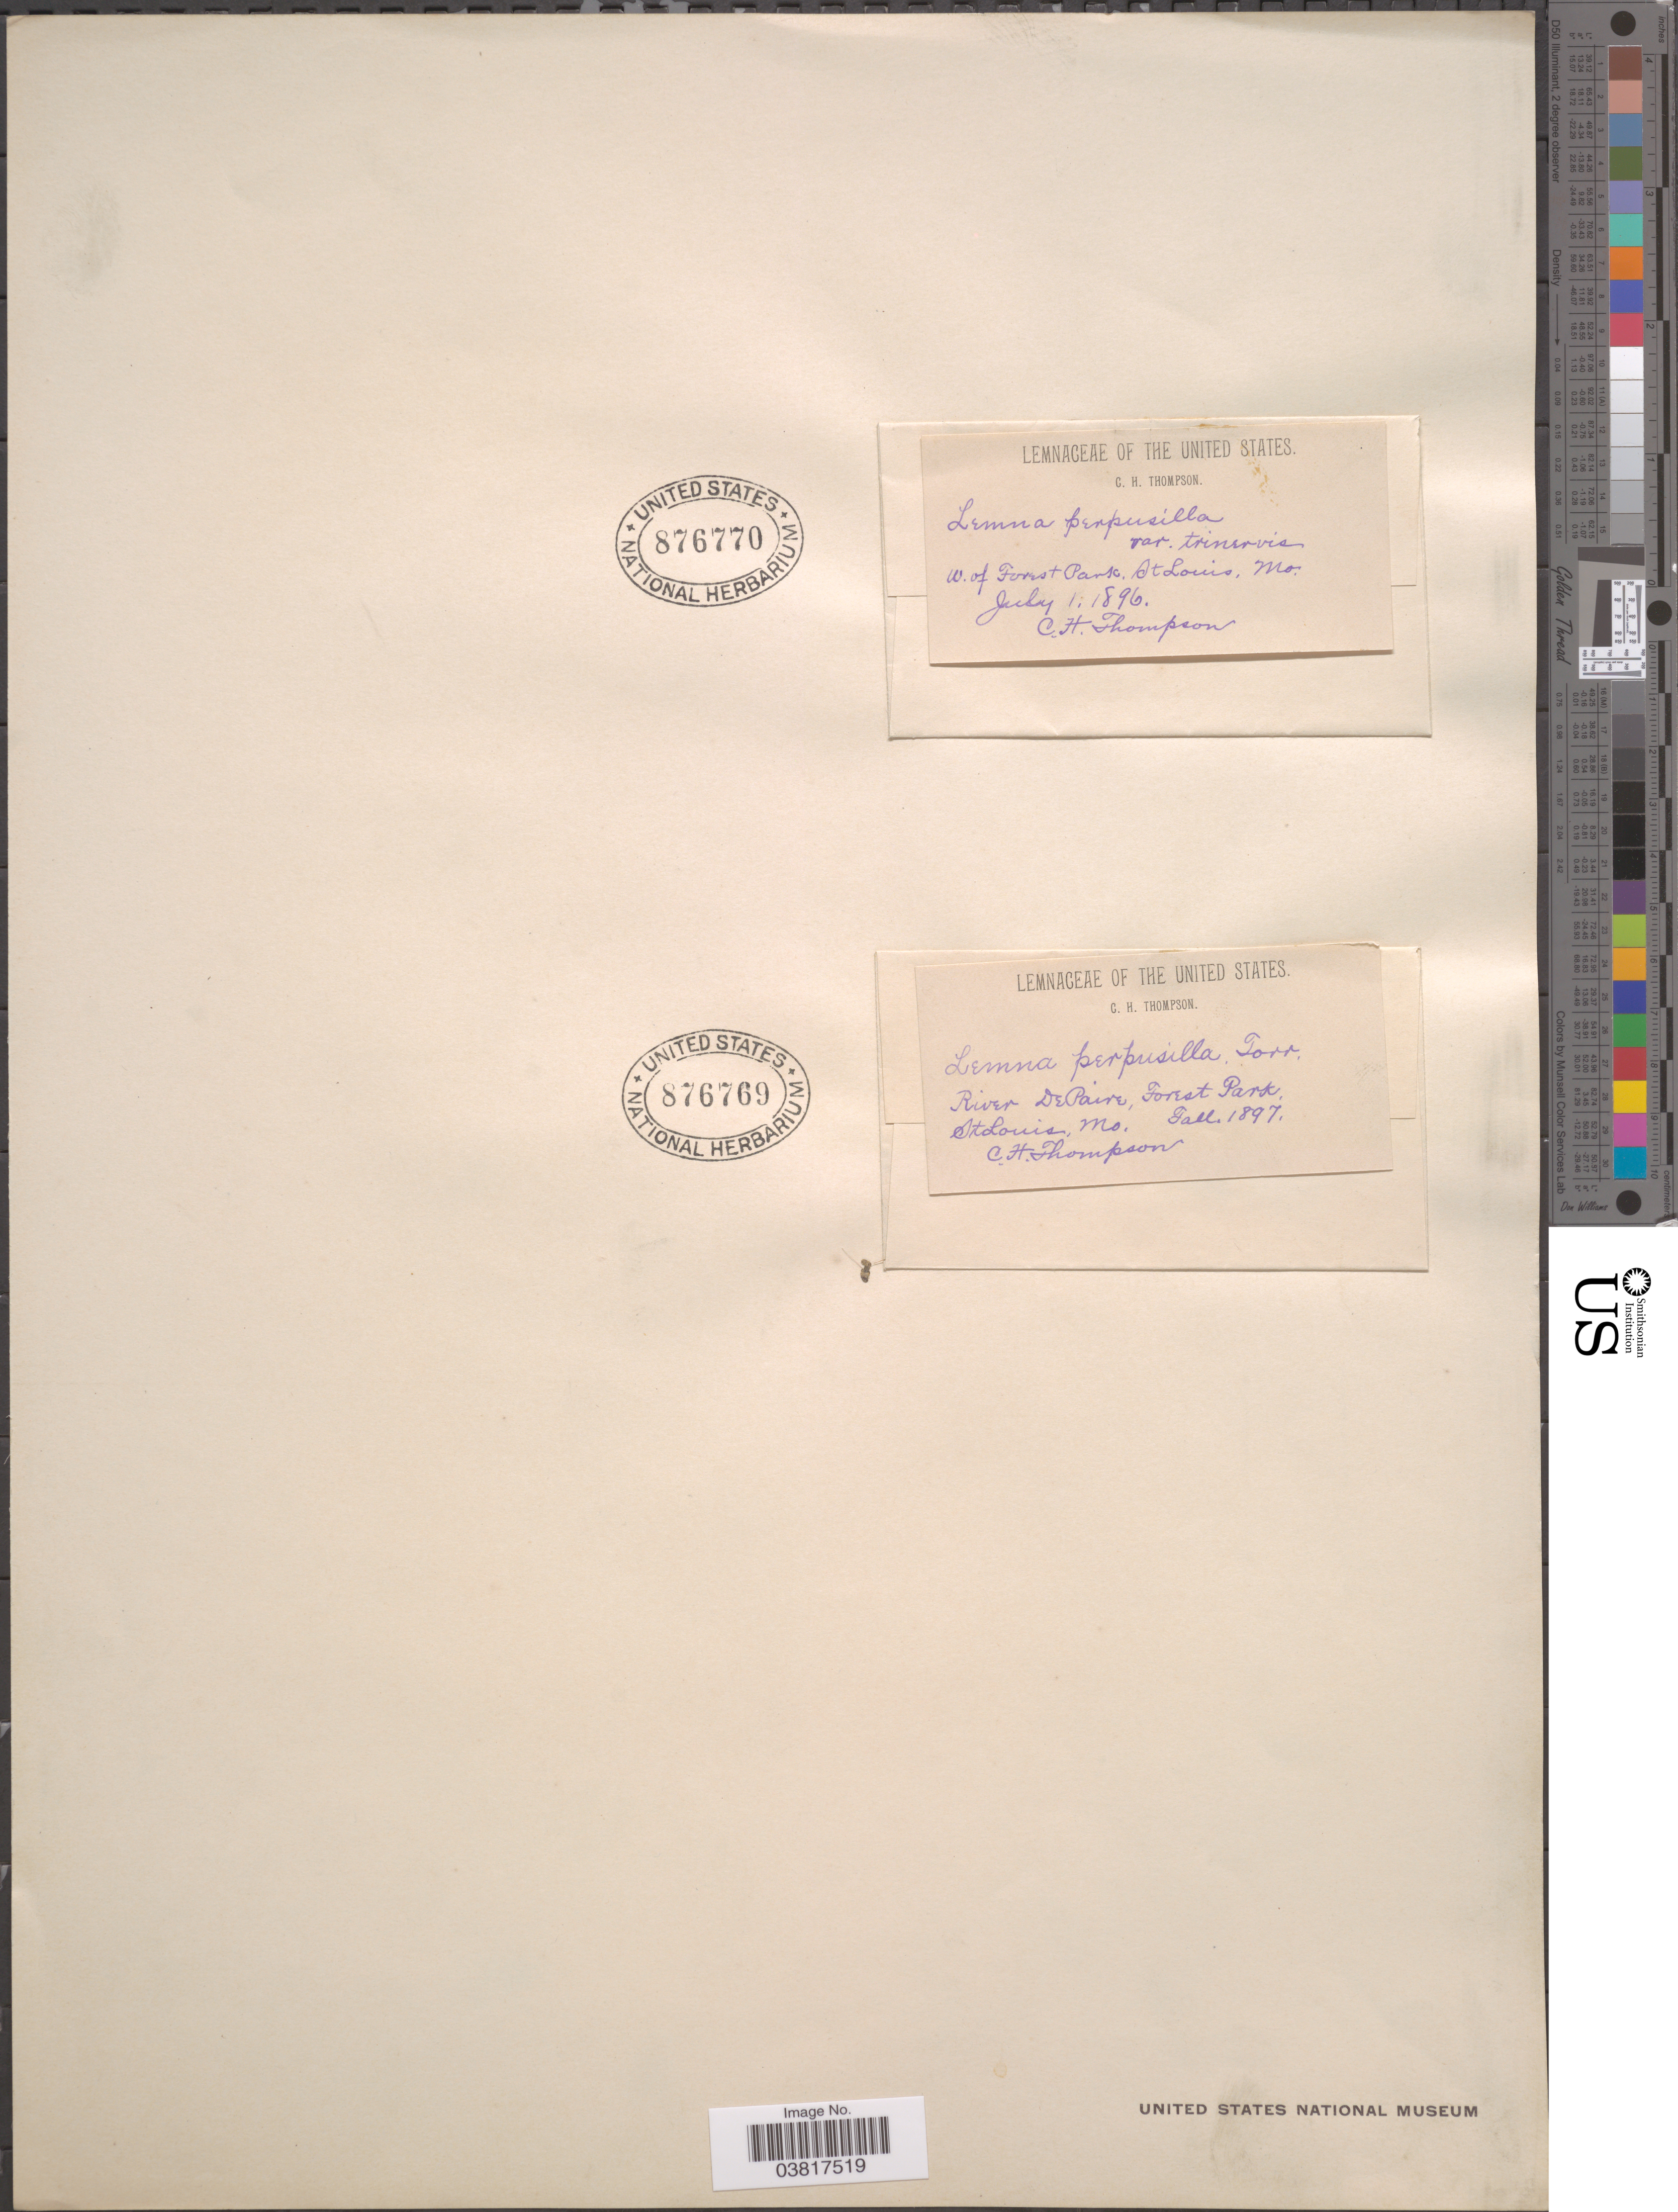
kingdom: Plantae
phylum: Tracheophyta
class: Liliopsida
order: Alismatales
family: Araceae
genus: Lemna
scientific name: Lemna perpusilla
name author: Torr.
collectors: C. H. Thompson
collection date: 1896-07-01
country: United States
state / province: Missouri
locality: W. of Forest Park, St. Louis.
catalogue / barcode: US 876770